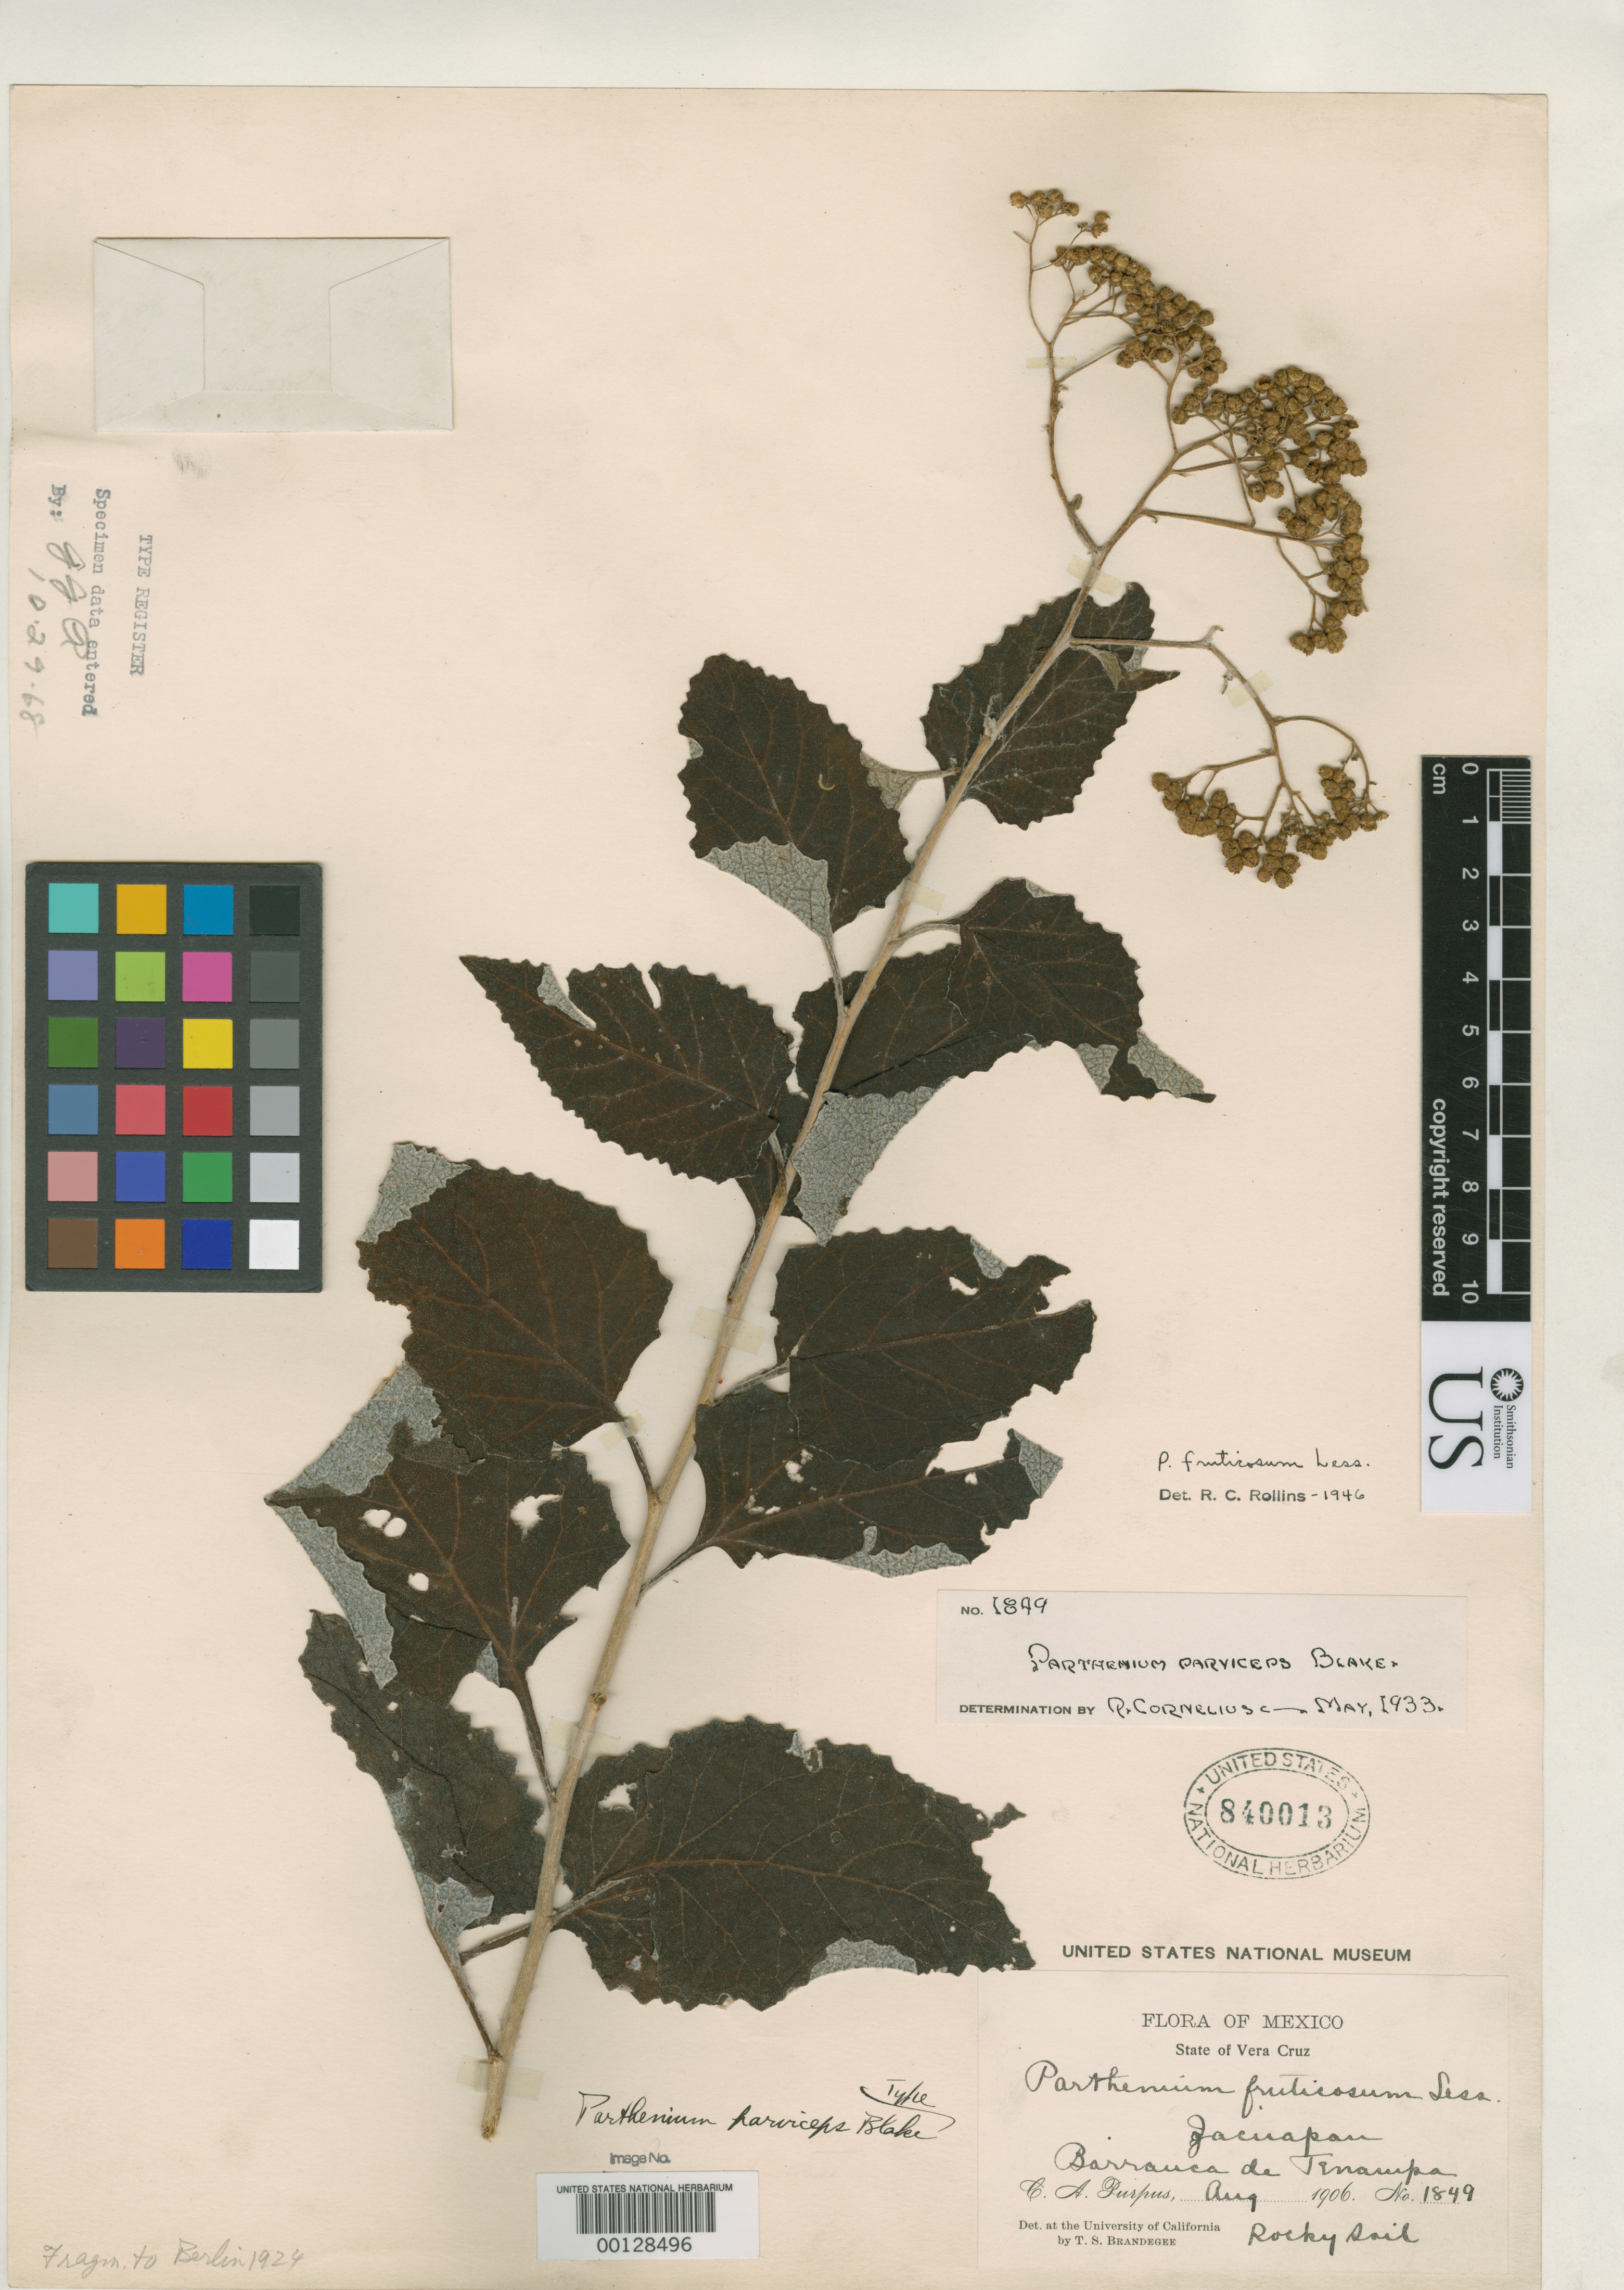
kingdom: Plantae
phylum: Tracheophyta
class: Magnoliopsida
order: Asterales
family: Asteraceae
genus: Parthenium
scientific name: Parthenium parviceps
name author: S.F. Blake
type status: Holotype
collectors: C. A. Purpus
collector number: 1849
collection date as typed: Aug 1906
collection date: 1906-08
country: Mexico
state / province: Veracruz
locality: Zacuapan.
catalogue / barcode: US 840013